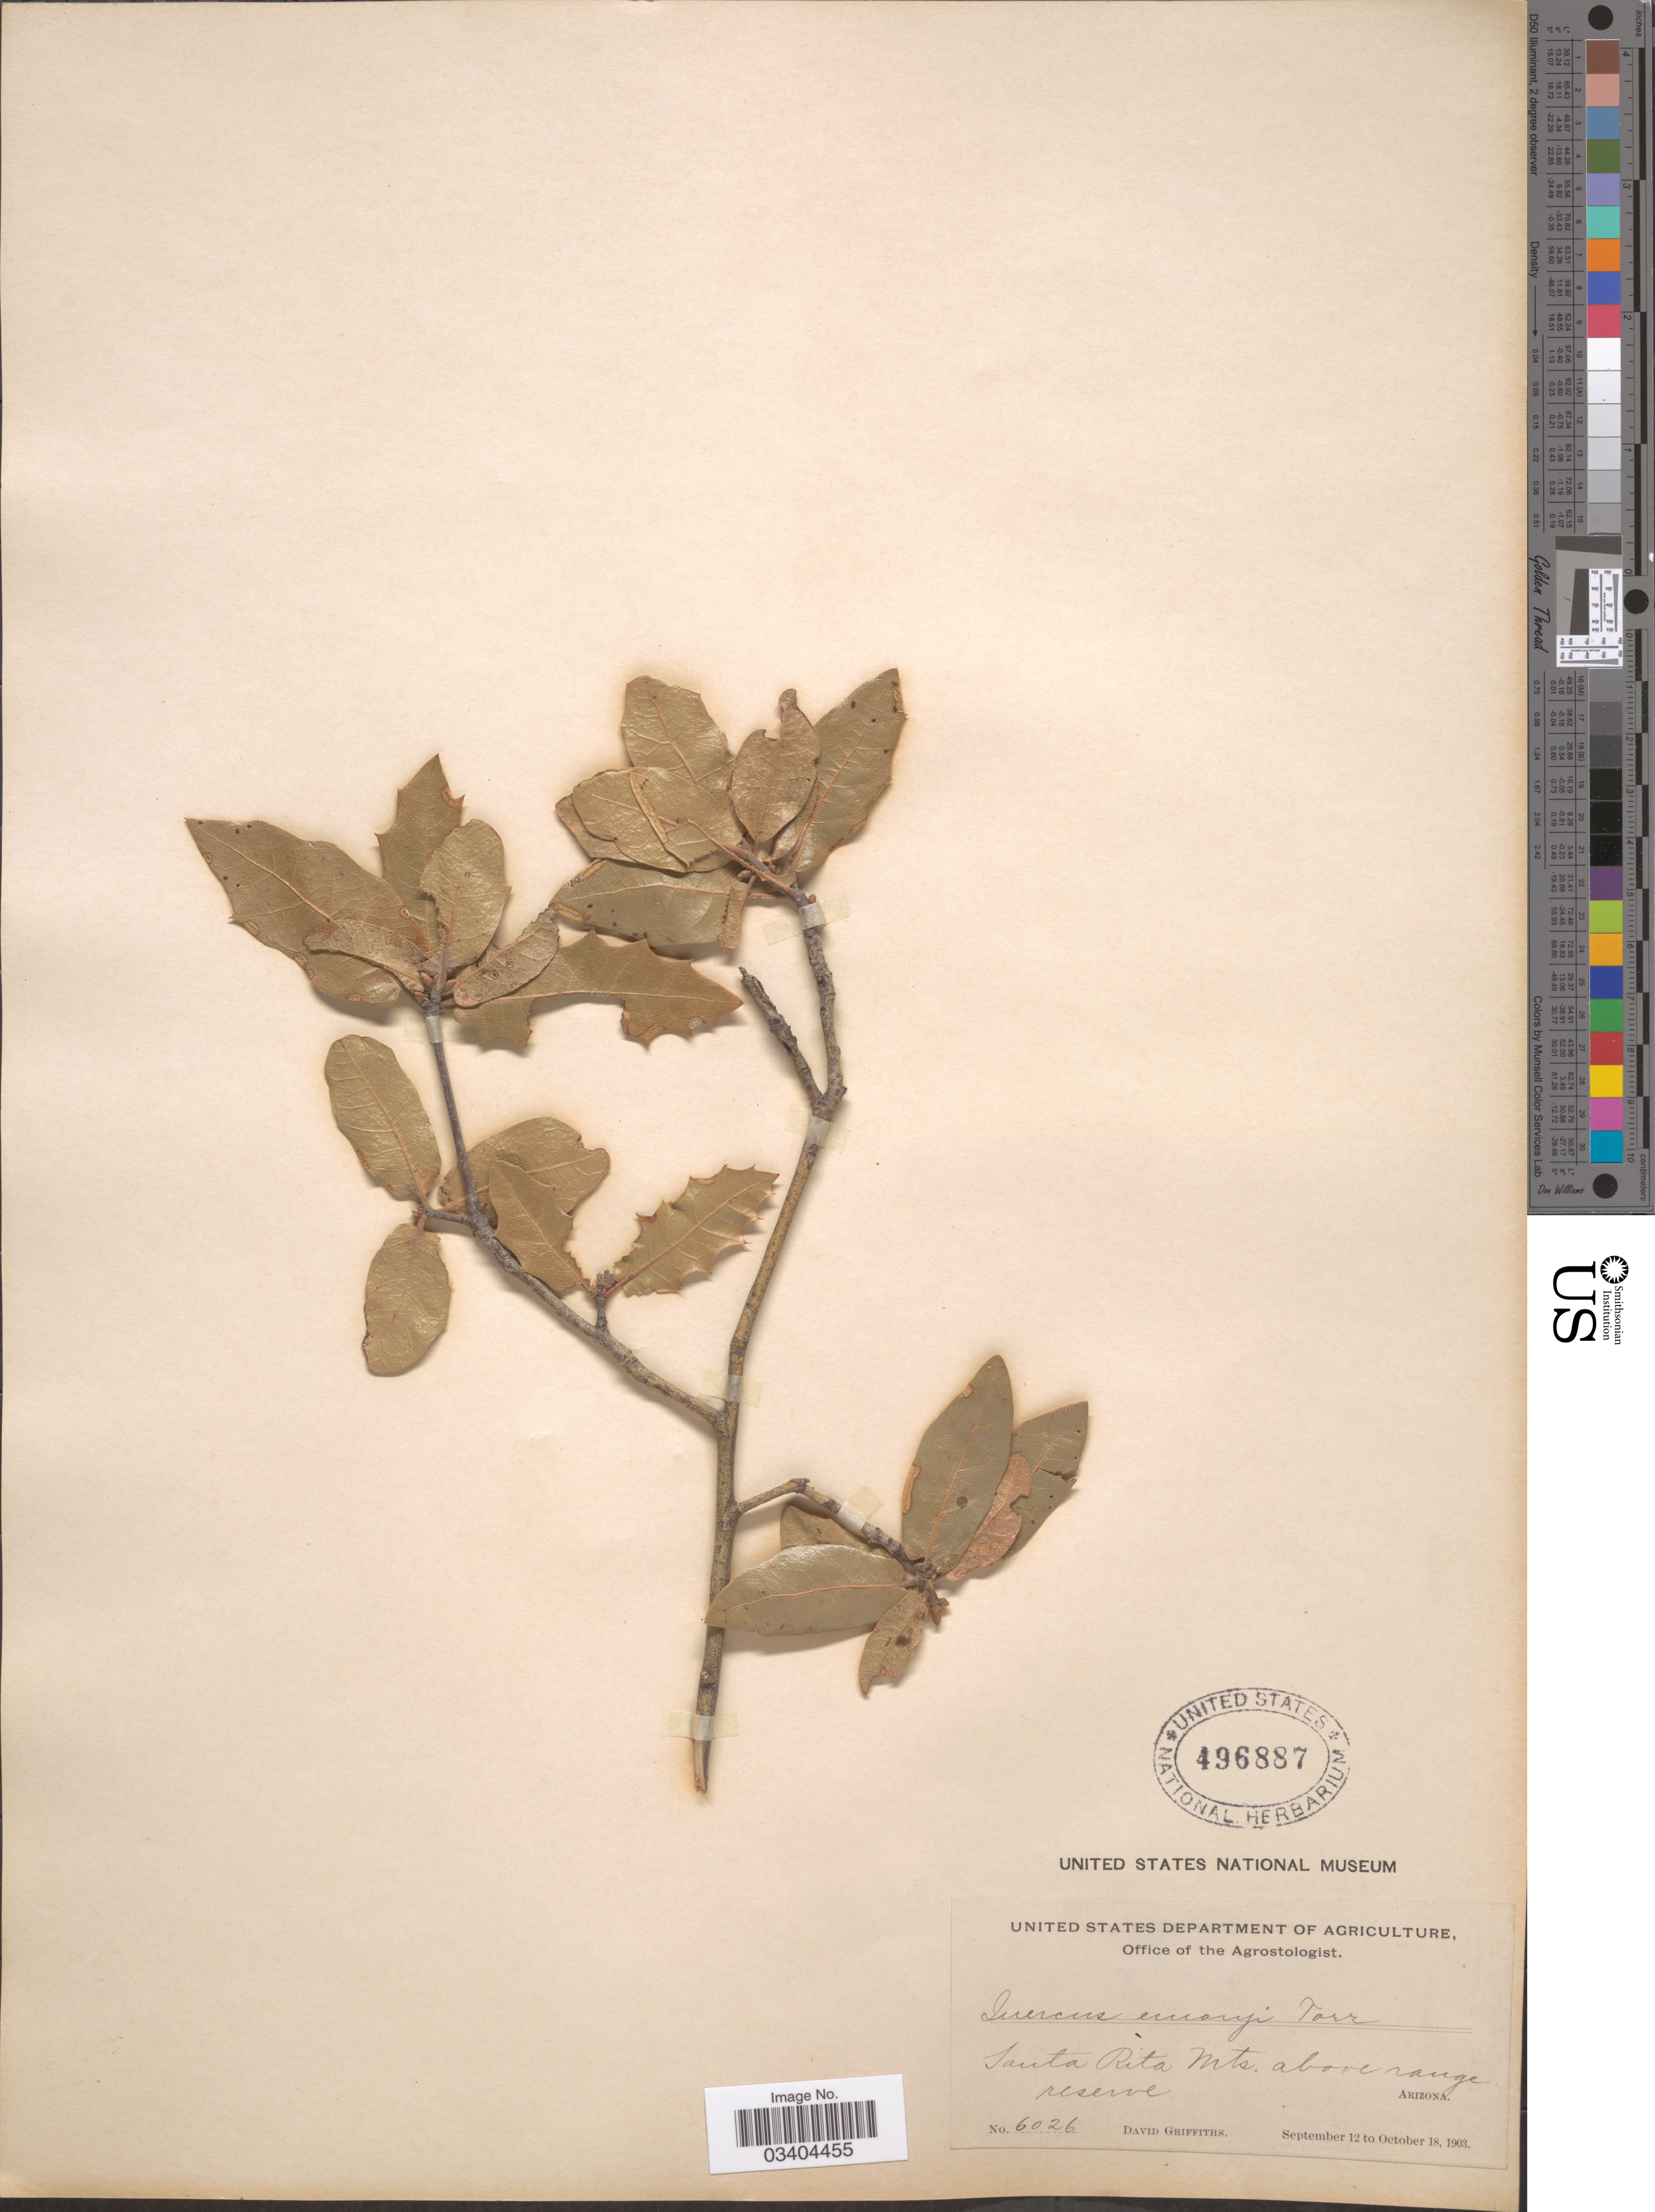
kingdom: Plantae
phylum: Tracheophyta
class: Magnoliopsida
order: Fagales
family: Fagaceae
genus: Quercus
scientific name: Quercus emoryi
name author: Torr. in Emory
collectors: D. Griffiths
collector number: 6026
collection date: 1903-09-12/1903-10-18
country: United States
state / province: Arizona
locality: Santa Rita Mts. above range reserve.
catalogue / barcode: US 496887